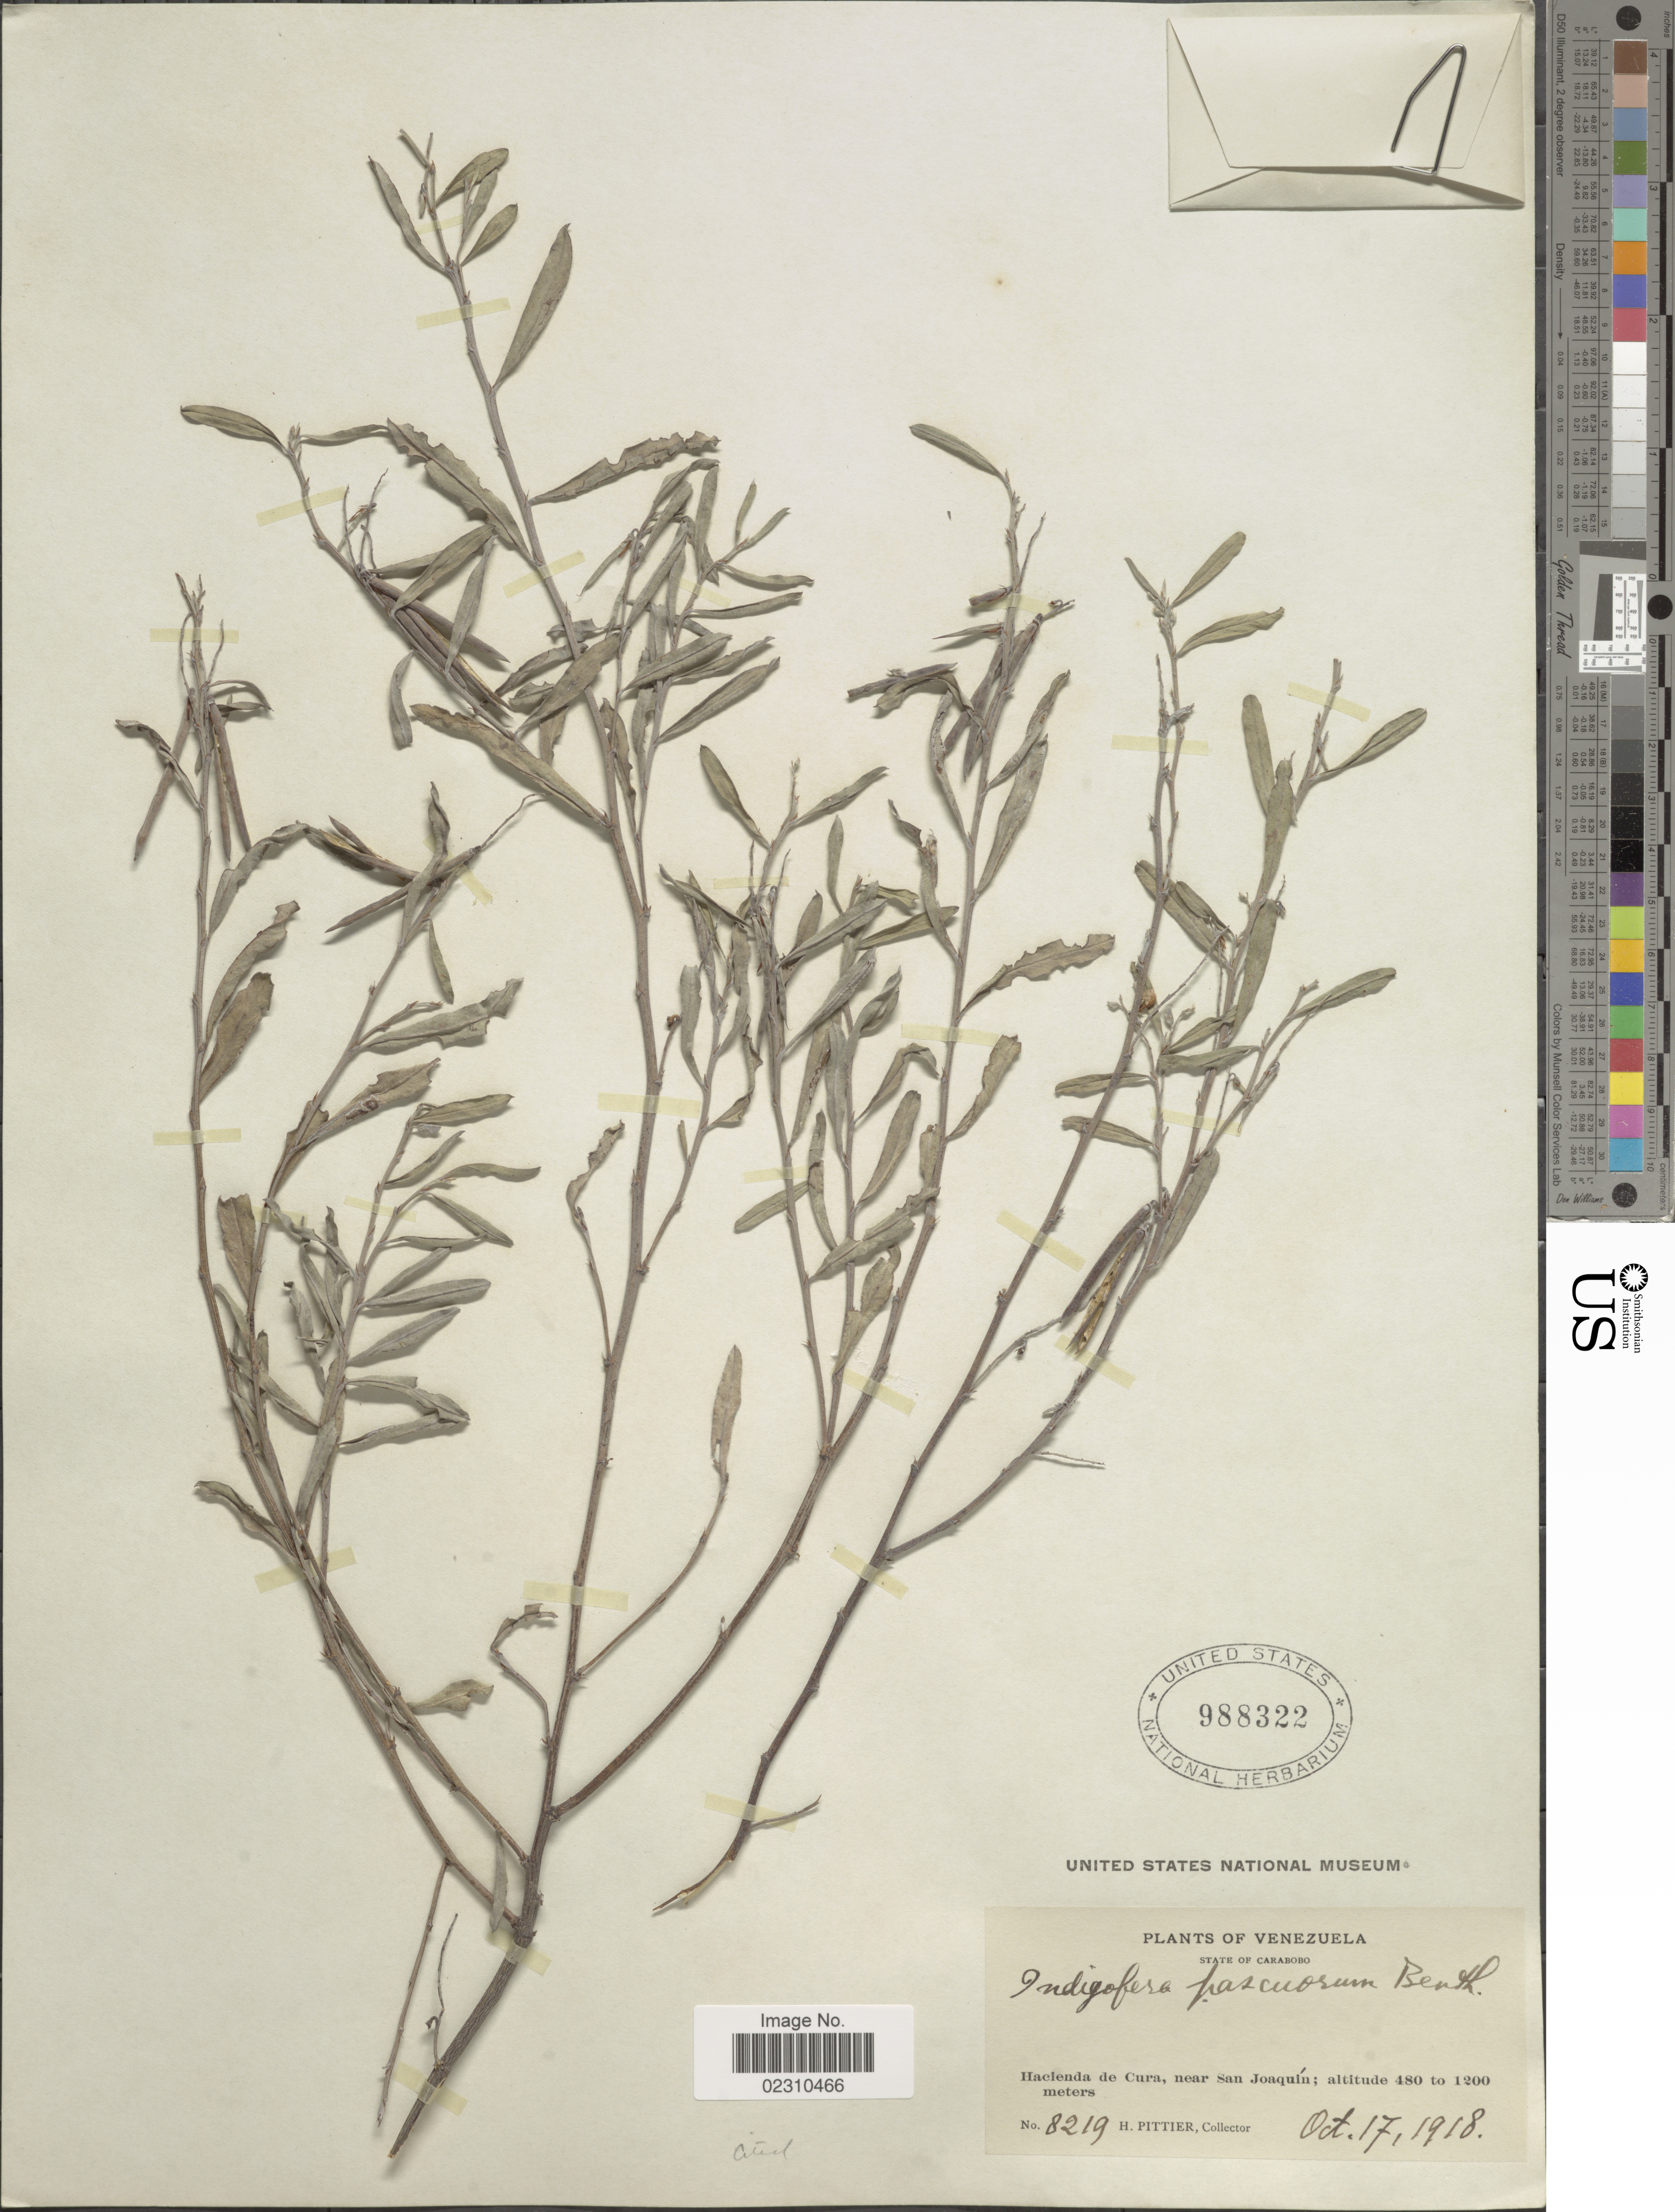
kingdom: Plantae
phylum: Tracheophyta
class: Magnoliopsida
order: Fabales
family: Fabaceae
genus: Indigofera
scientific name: Indigofera pascuorum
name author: Benth.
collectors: H. F. Pittier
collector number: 8219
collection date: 1918-10-17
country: Venezuela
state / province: Carabobo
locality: State of Carabobo, Hacienda de Cura, near San Joaquin,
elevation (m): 480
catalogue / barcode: US 988322